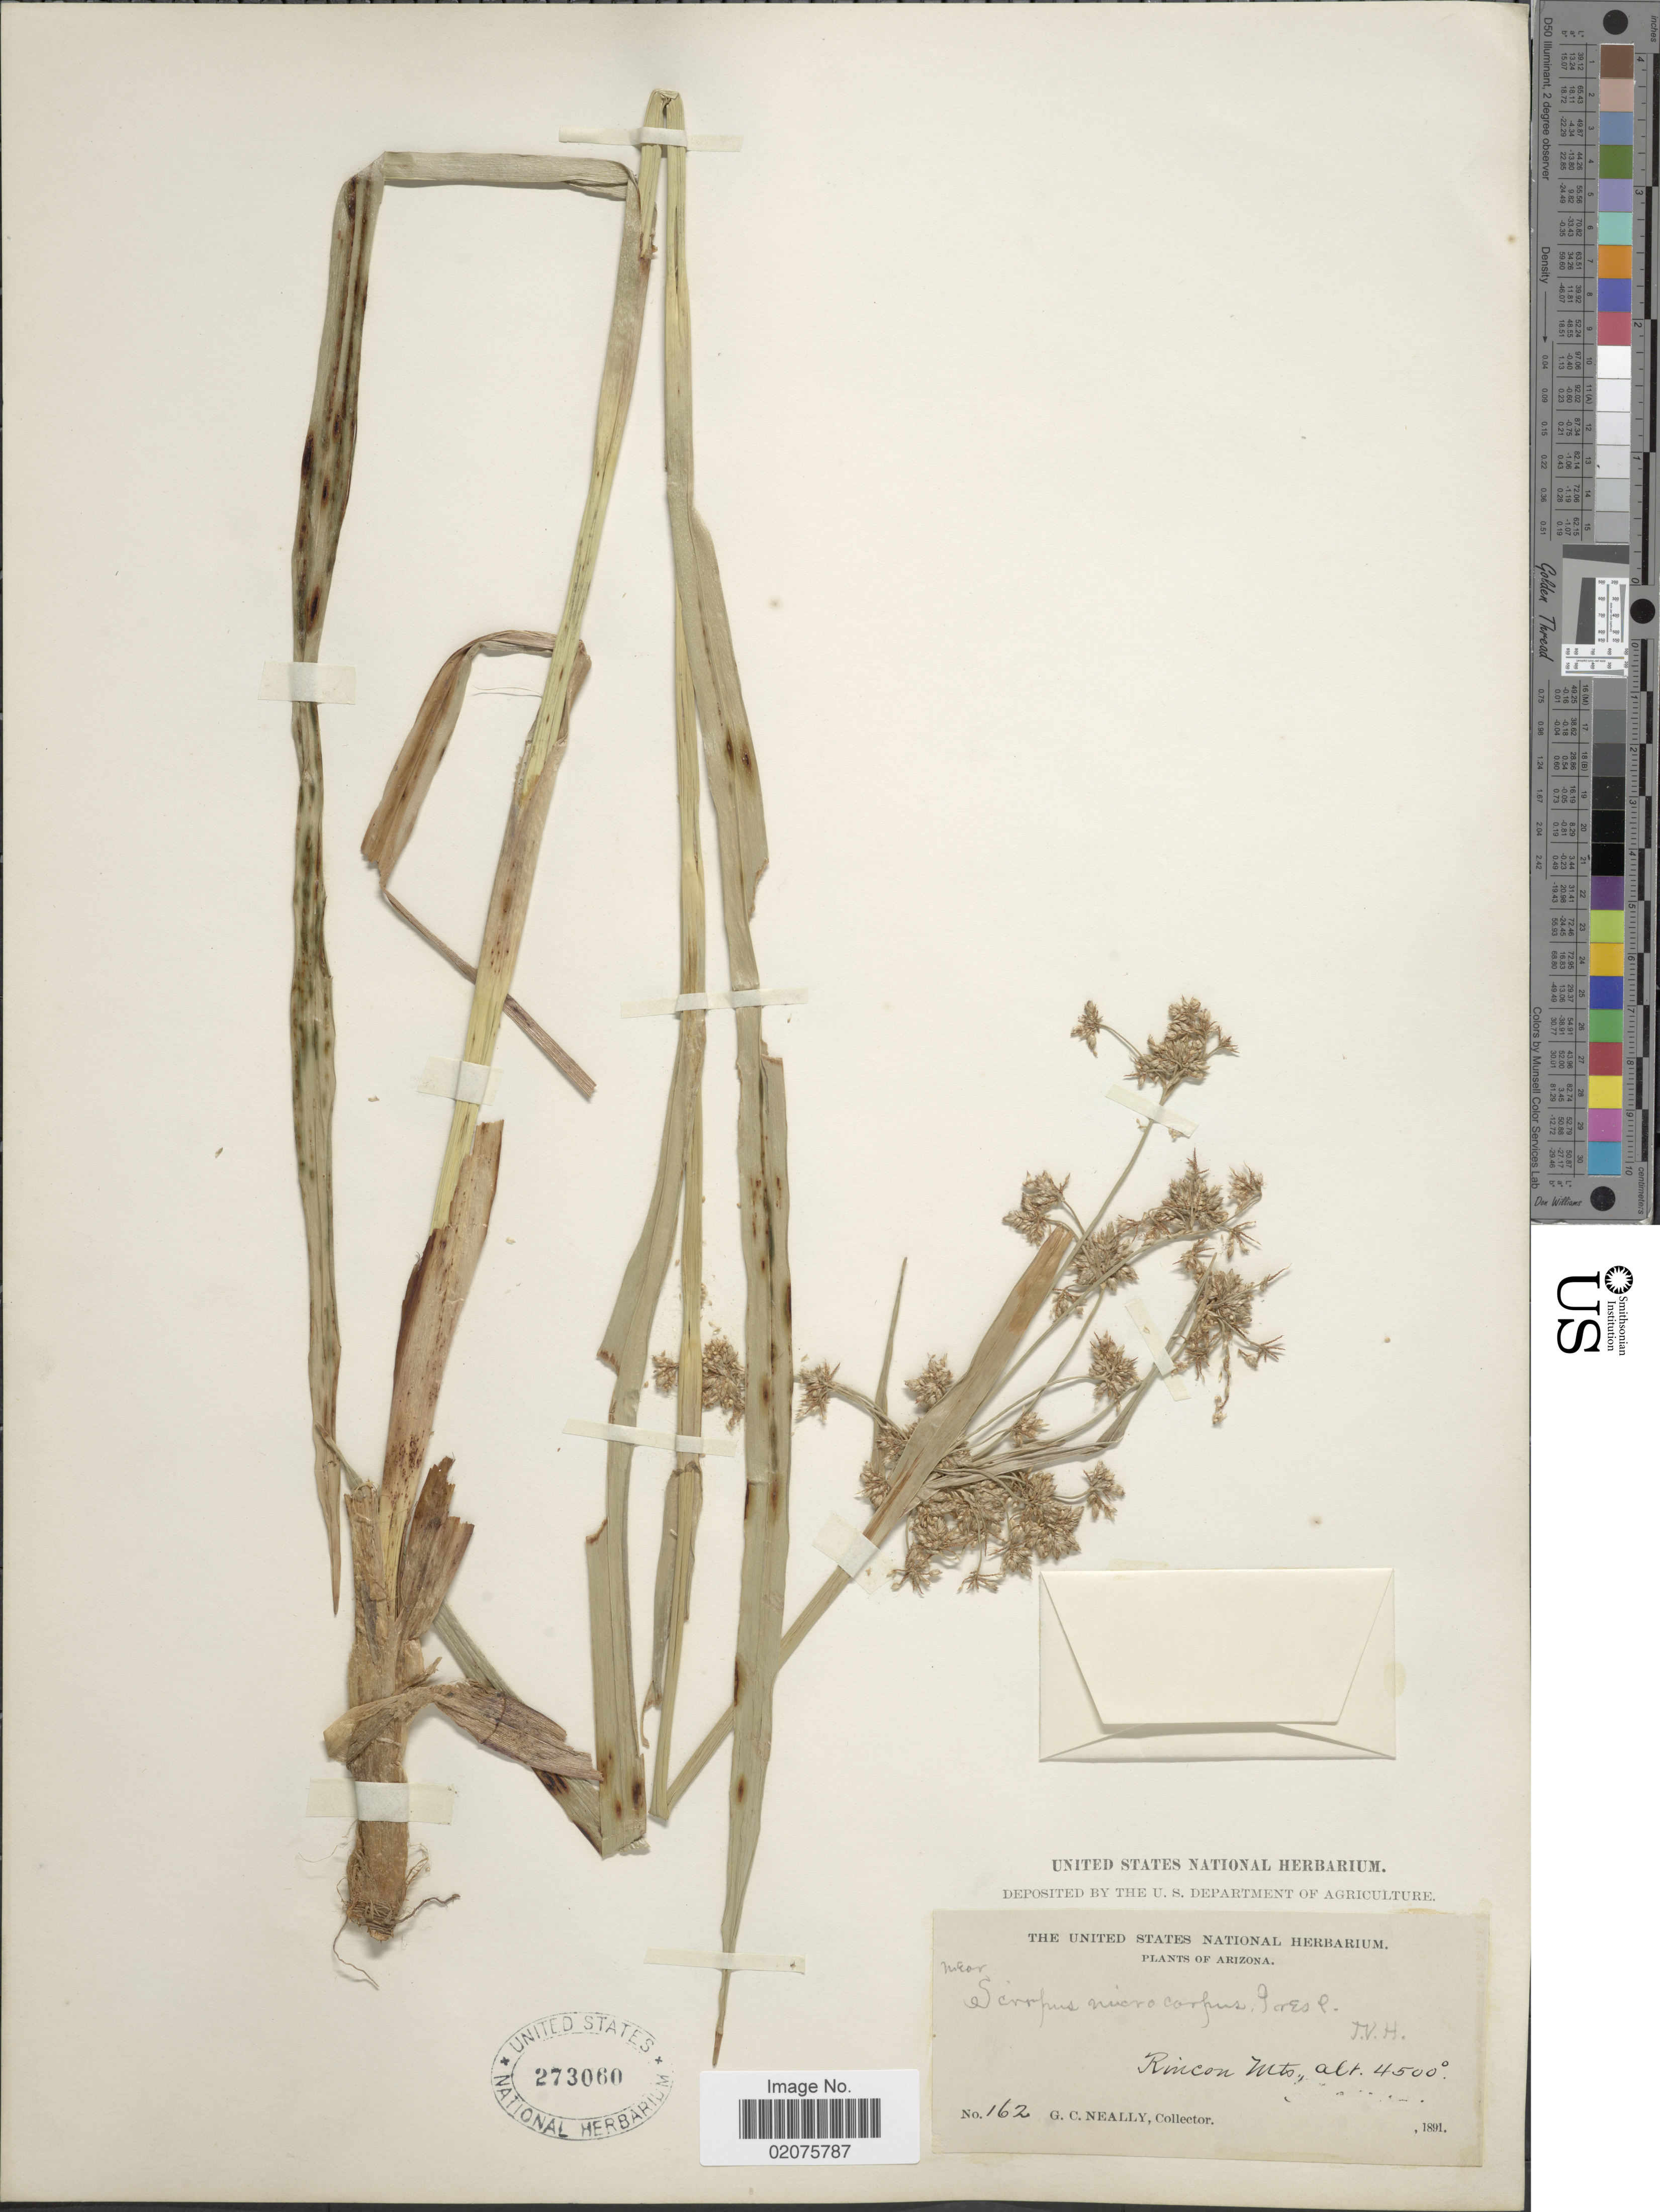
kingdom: Plantae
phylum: Tracheophyta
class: Liliopsida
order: Poales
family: Cyperaceae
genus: Scirpus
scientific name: Scirpus microcarpus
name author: J. Presl & C. Presl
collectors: G. Neally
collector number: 162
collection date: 1891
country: United States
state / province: Arizona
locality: Rincon Mts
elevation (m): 1372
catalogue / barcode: US 273060